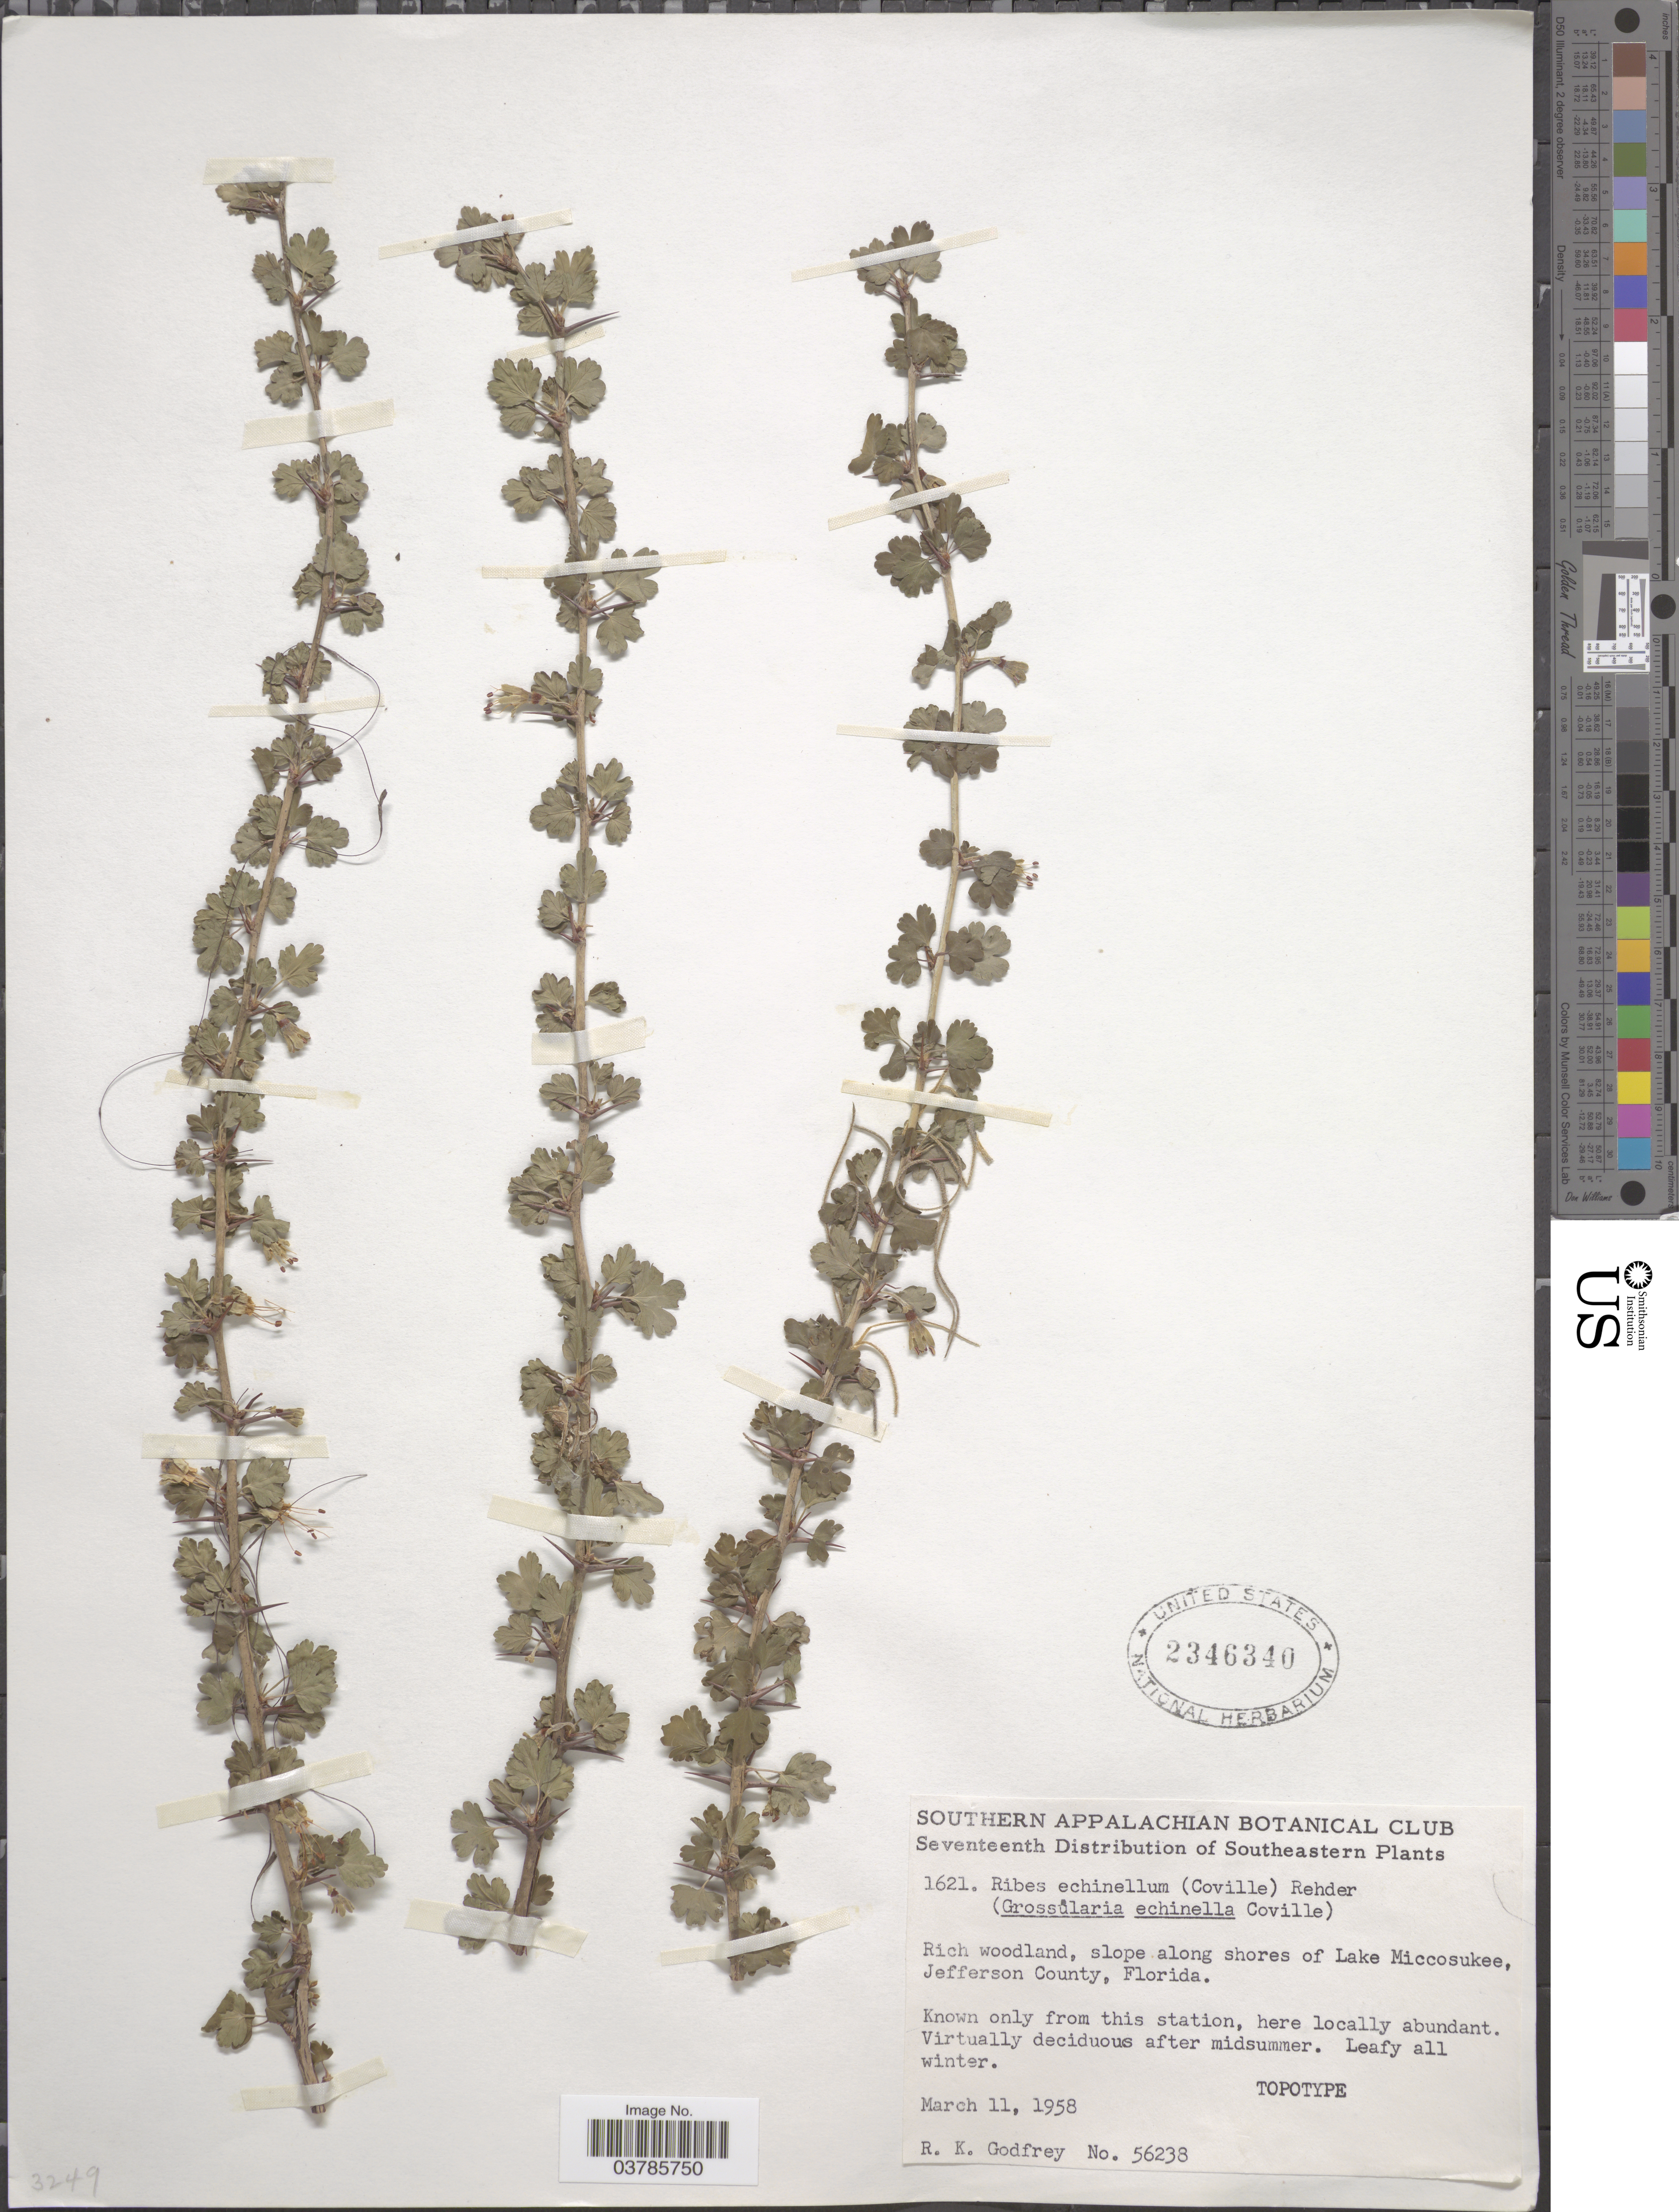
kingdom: Plantae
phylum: Tracheophyta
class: Magnoliopsida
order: Saxifragales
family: Grossulariaceae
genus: Ribes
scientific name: Ribes echinellum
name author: (Coville) Rehder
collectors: R. K. Godfrey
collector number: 56238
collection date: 1958-03-11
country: United States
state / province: Florida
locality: Rich woodland, slope along shores of Lake Miccosukee, Jefferson County.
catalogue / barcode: US 2346340